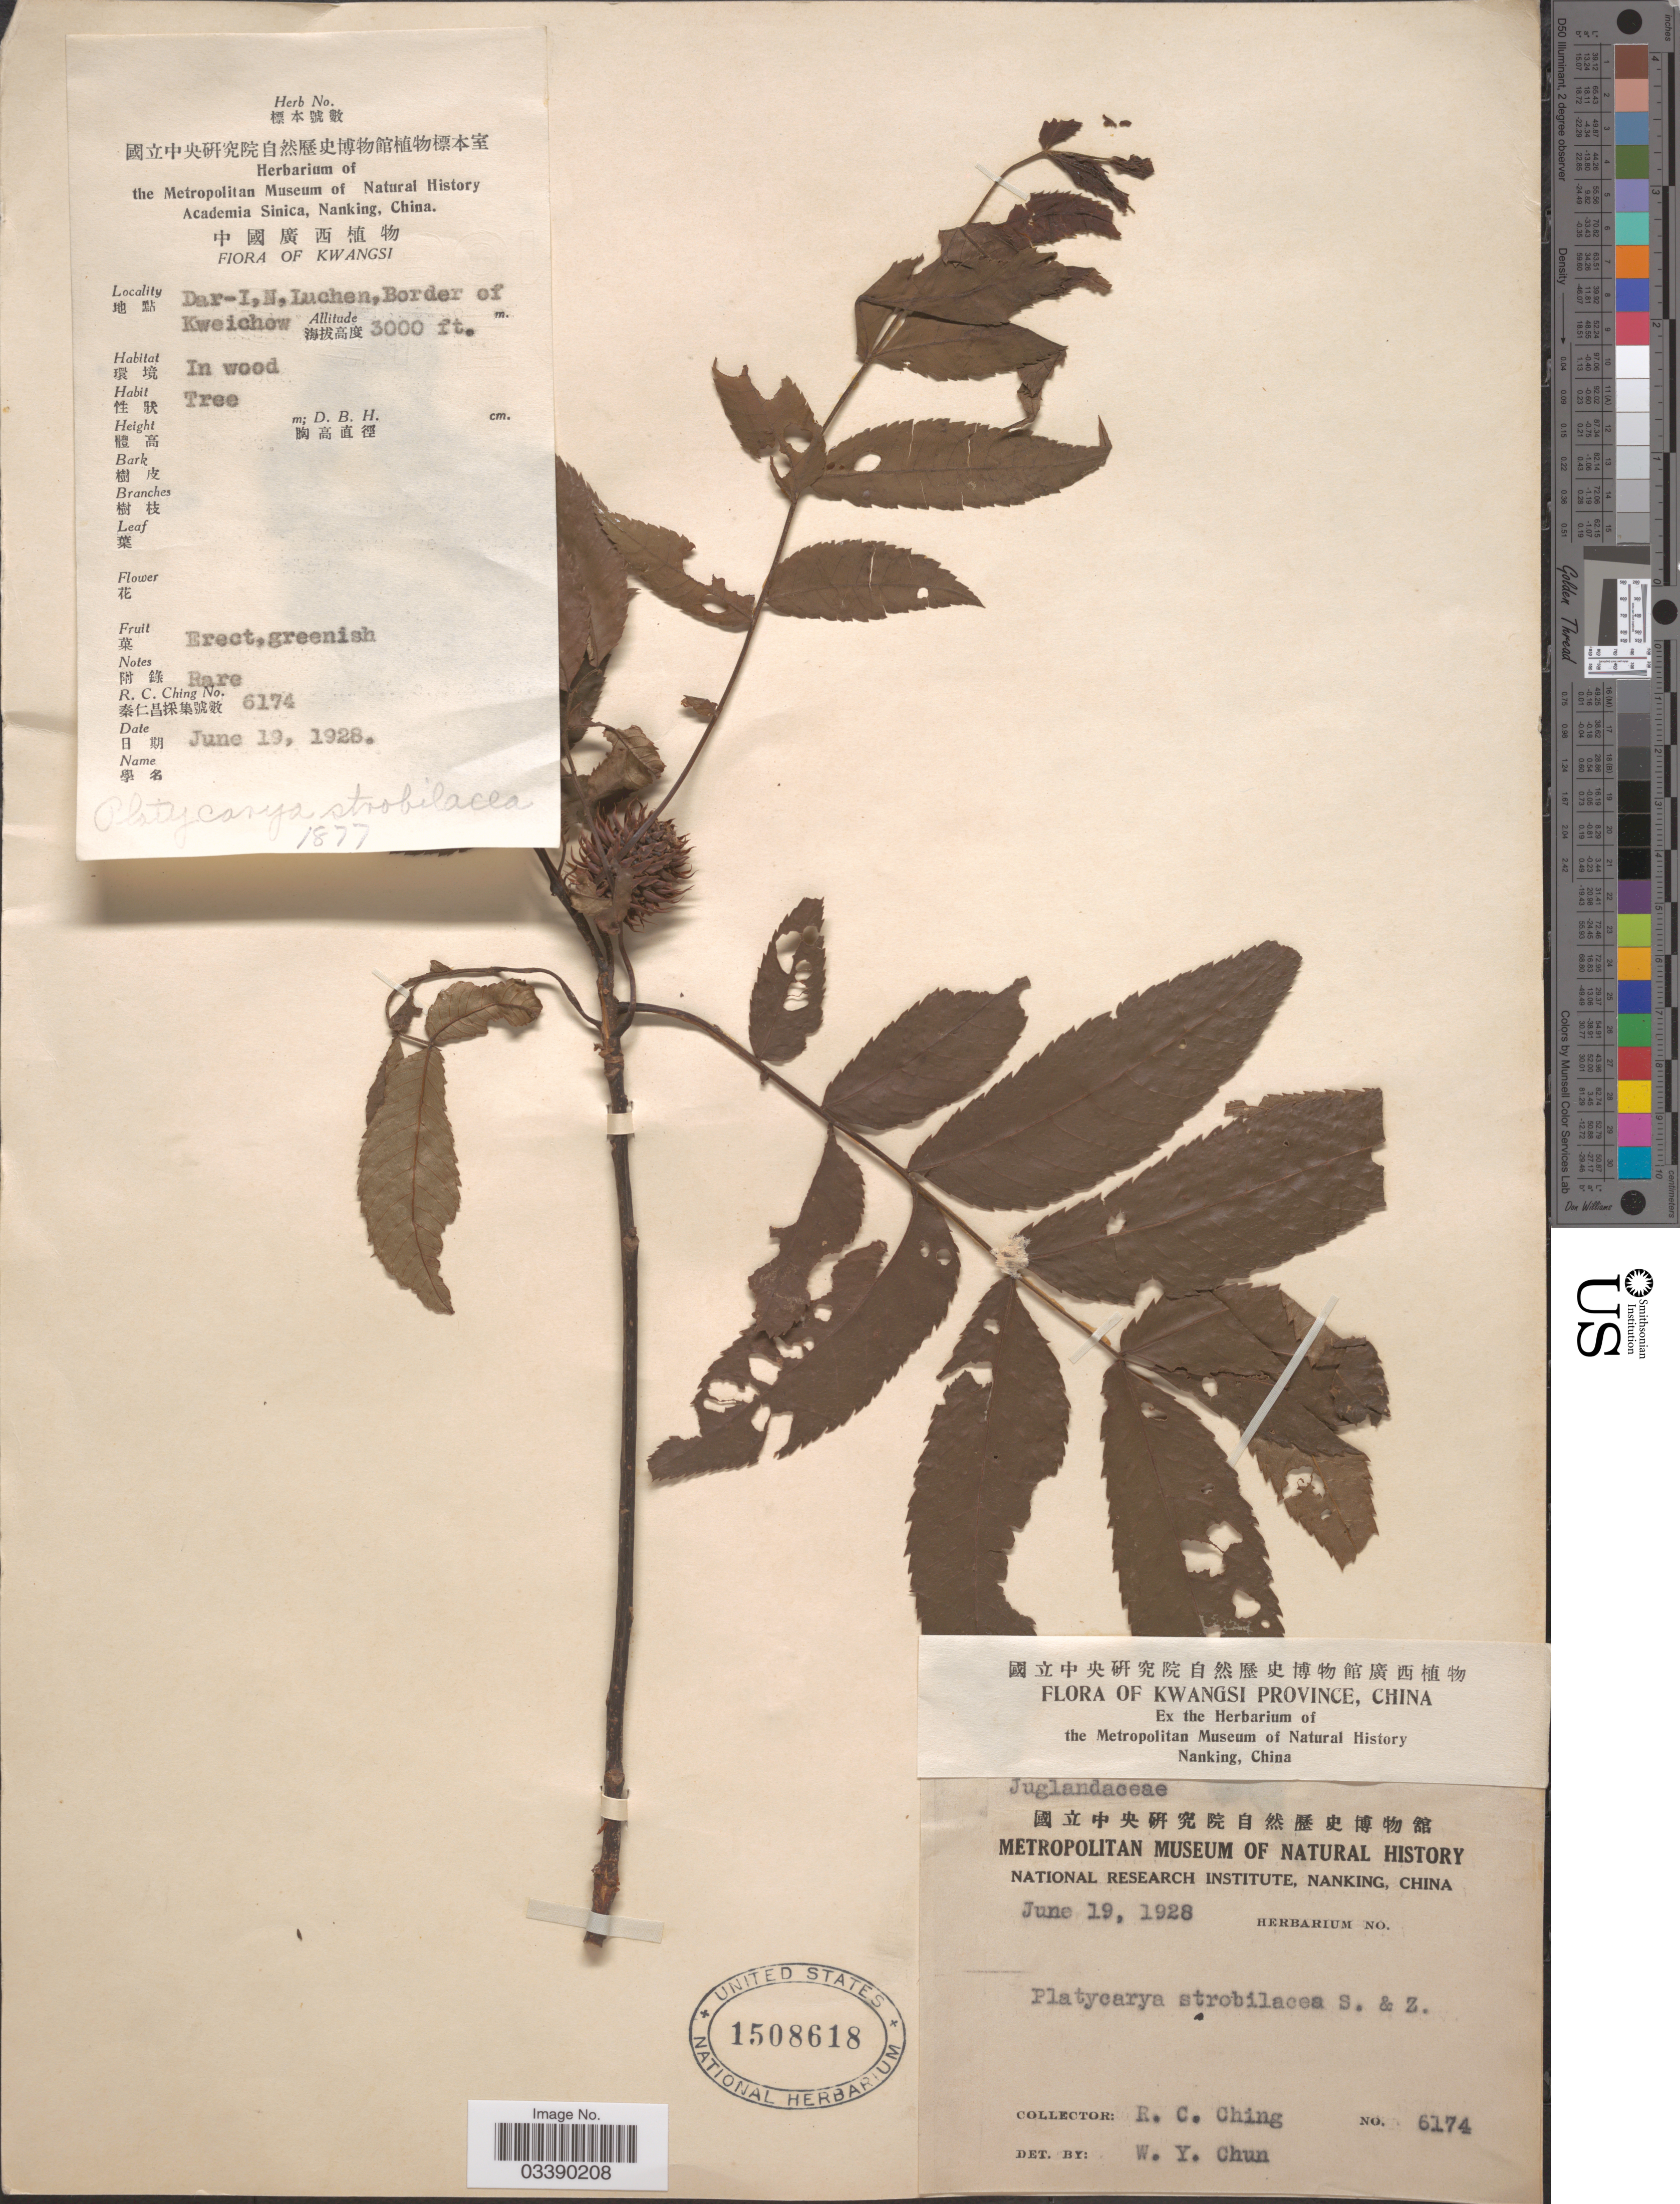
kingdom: Plantae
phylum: Tracheophyta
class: Magnoliopsida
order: Fagales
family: Juglandaceae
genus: Platycarya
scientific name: Platycarya strobilacea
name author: Siebold & Zucc.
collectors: R. C. Ching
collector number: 6174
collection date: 1928-06-19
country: China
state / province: Guangxi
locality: Kwangsi Province. Dar-I, N, Luchen, Border of Kweichow.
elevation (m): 914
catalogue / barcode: US 1508618